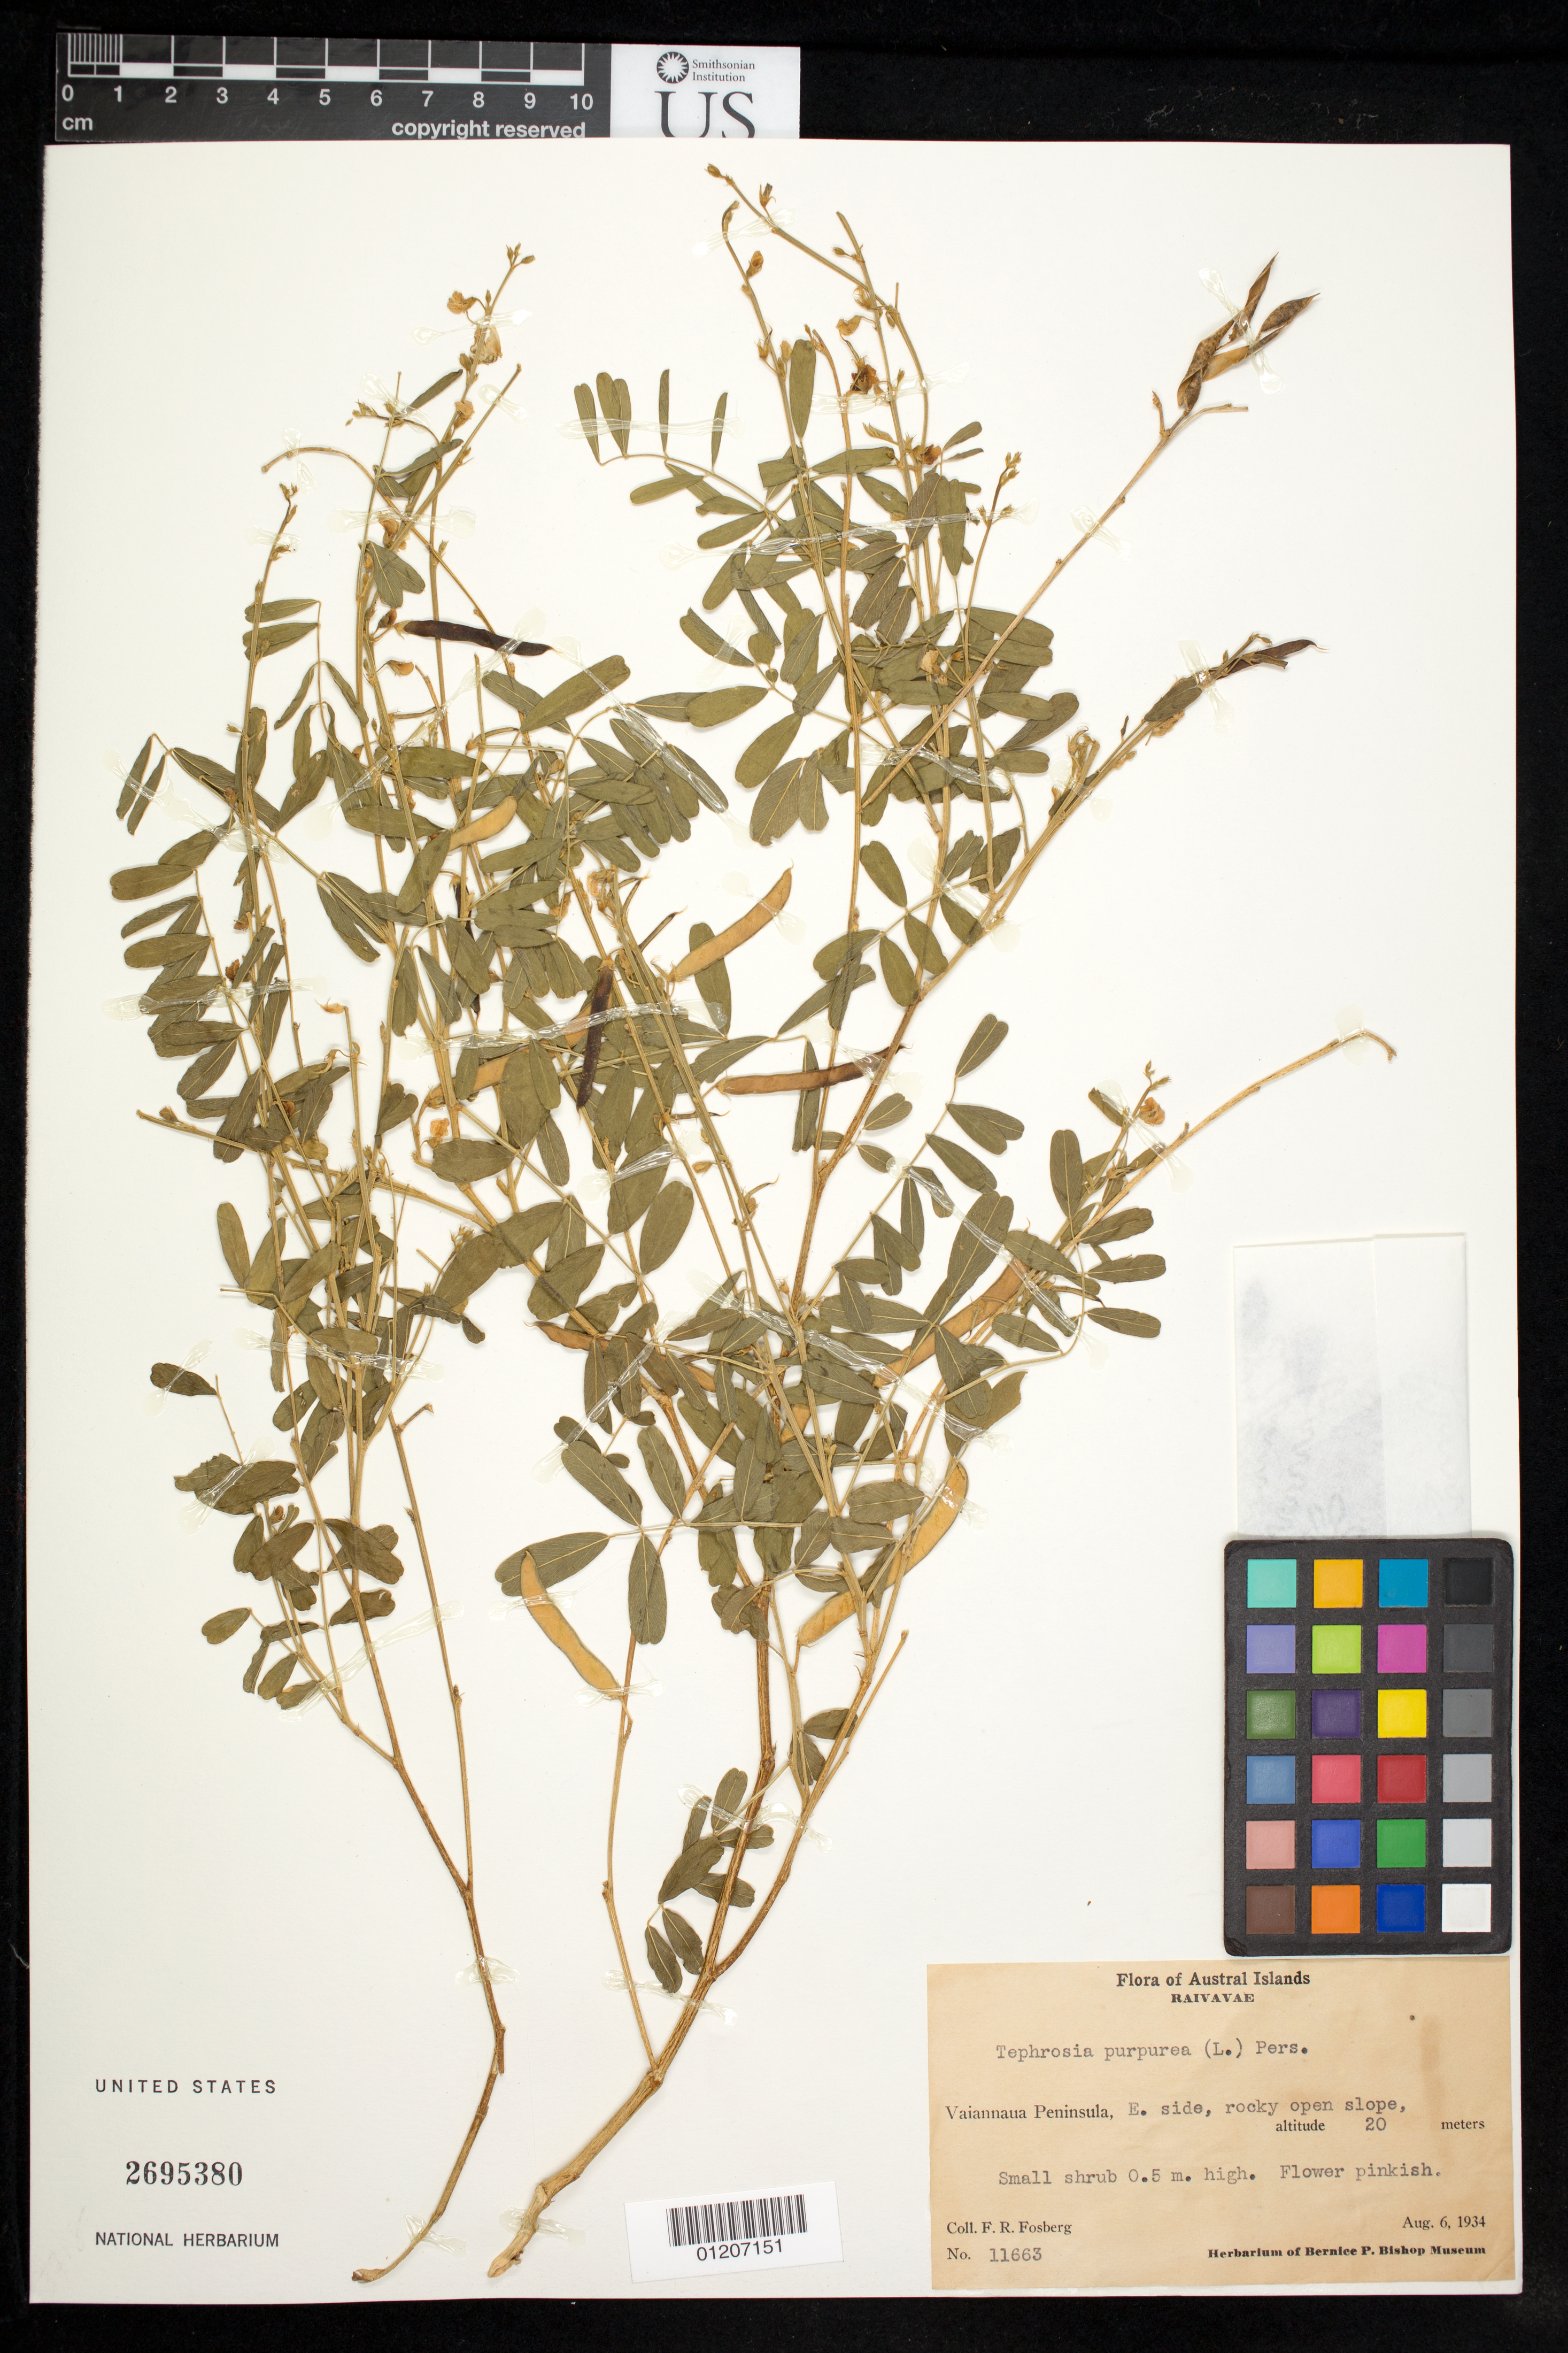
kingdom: Plantae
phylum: Tracheophyta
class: Magnoliopsida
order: Fabales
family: Fabaceae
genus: Tephrosia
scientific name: Tephrosia purpurea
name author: (L.) Pers.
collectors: F. R. Fosberg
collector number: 11663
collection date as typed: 06 Aug 1934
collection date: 1934-08-06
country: French Polynesia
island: Raivavae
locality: W side of Vaiannaua. [Tubuai Is.]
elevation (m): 20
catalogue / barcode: US 2695380